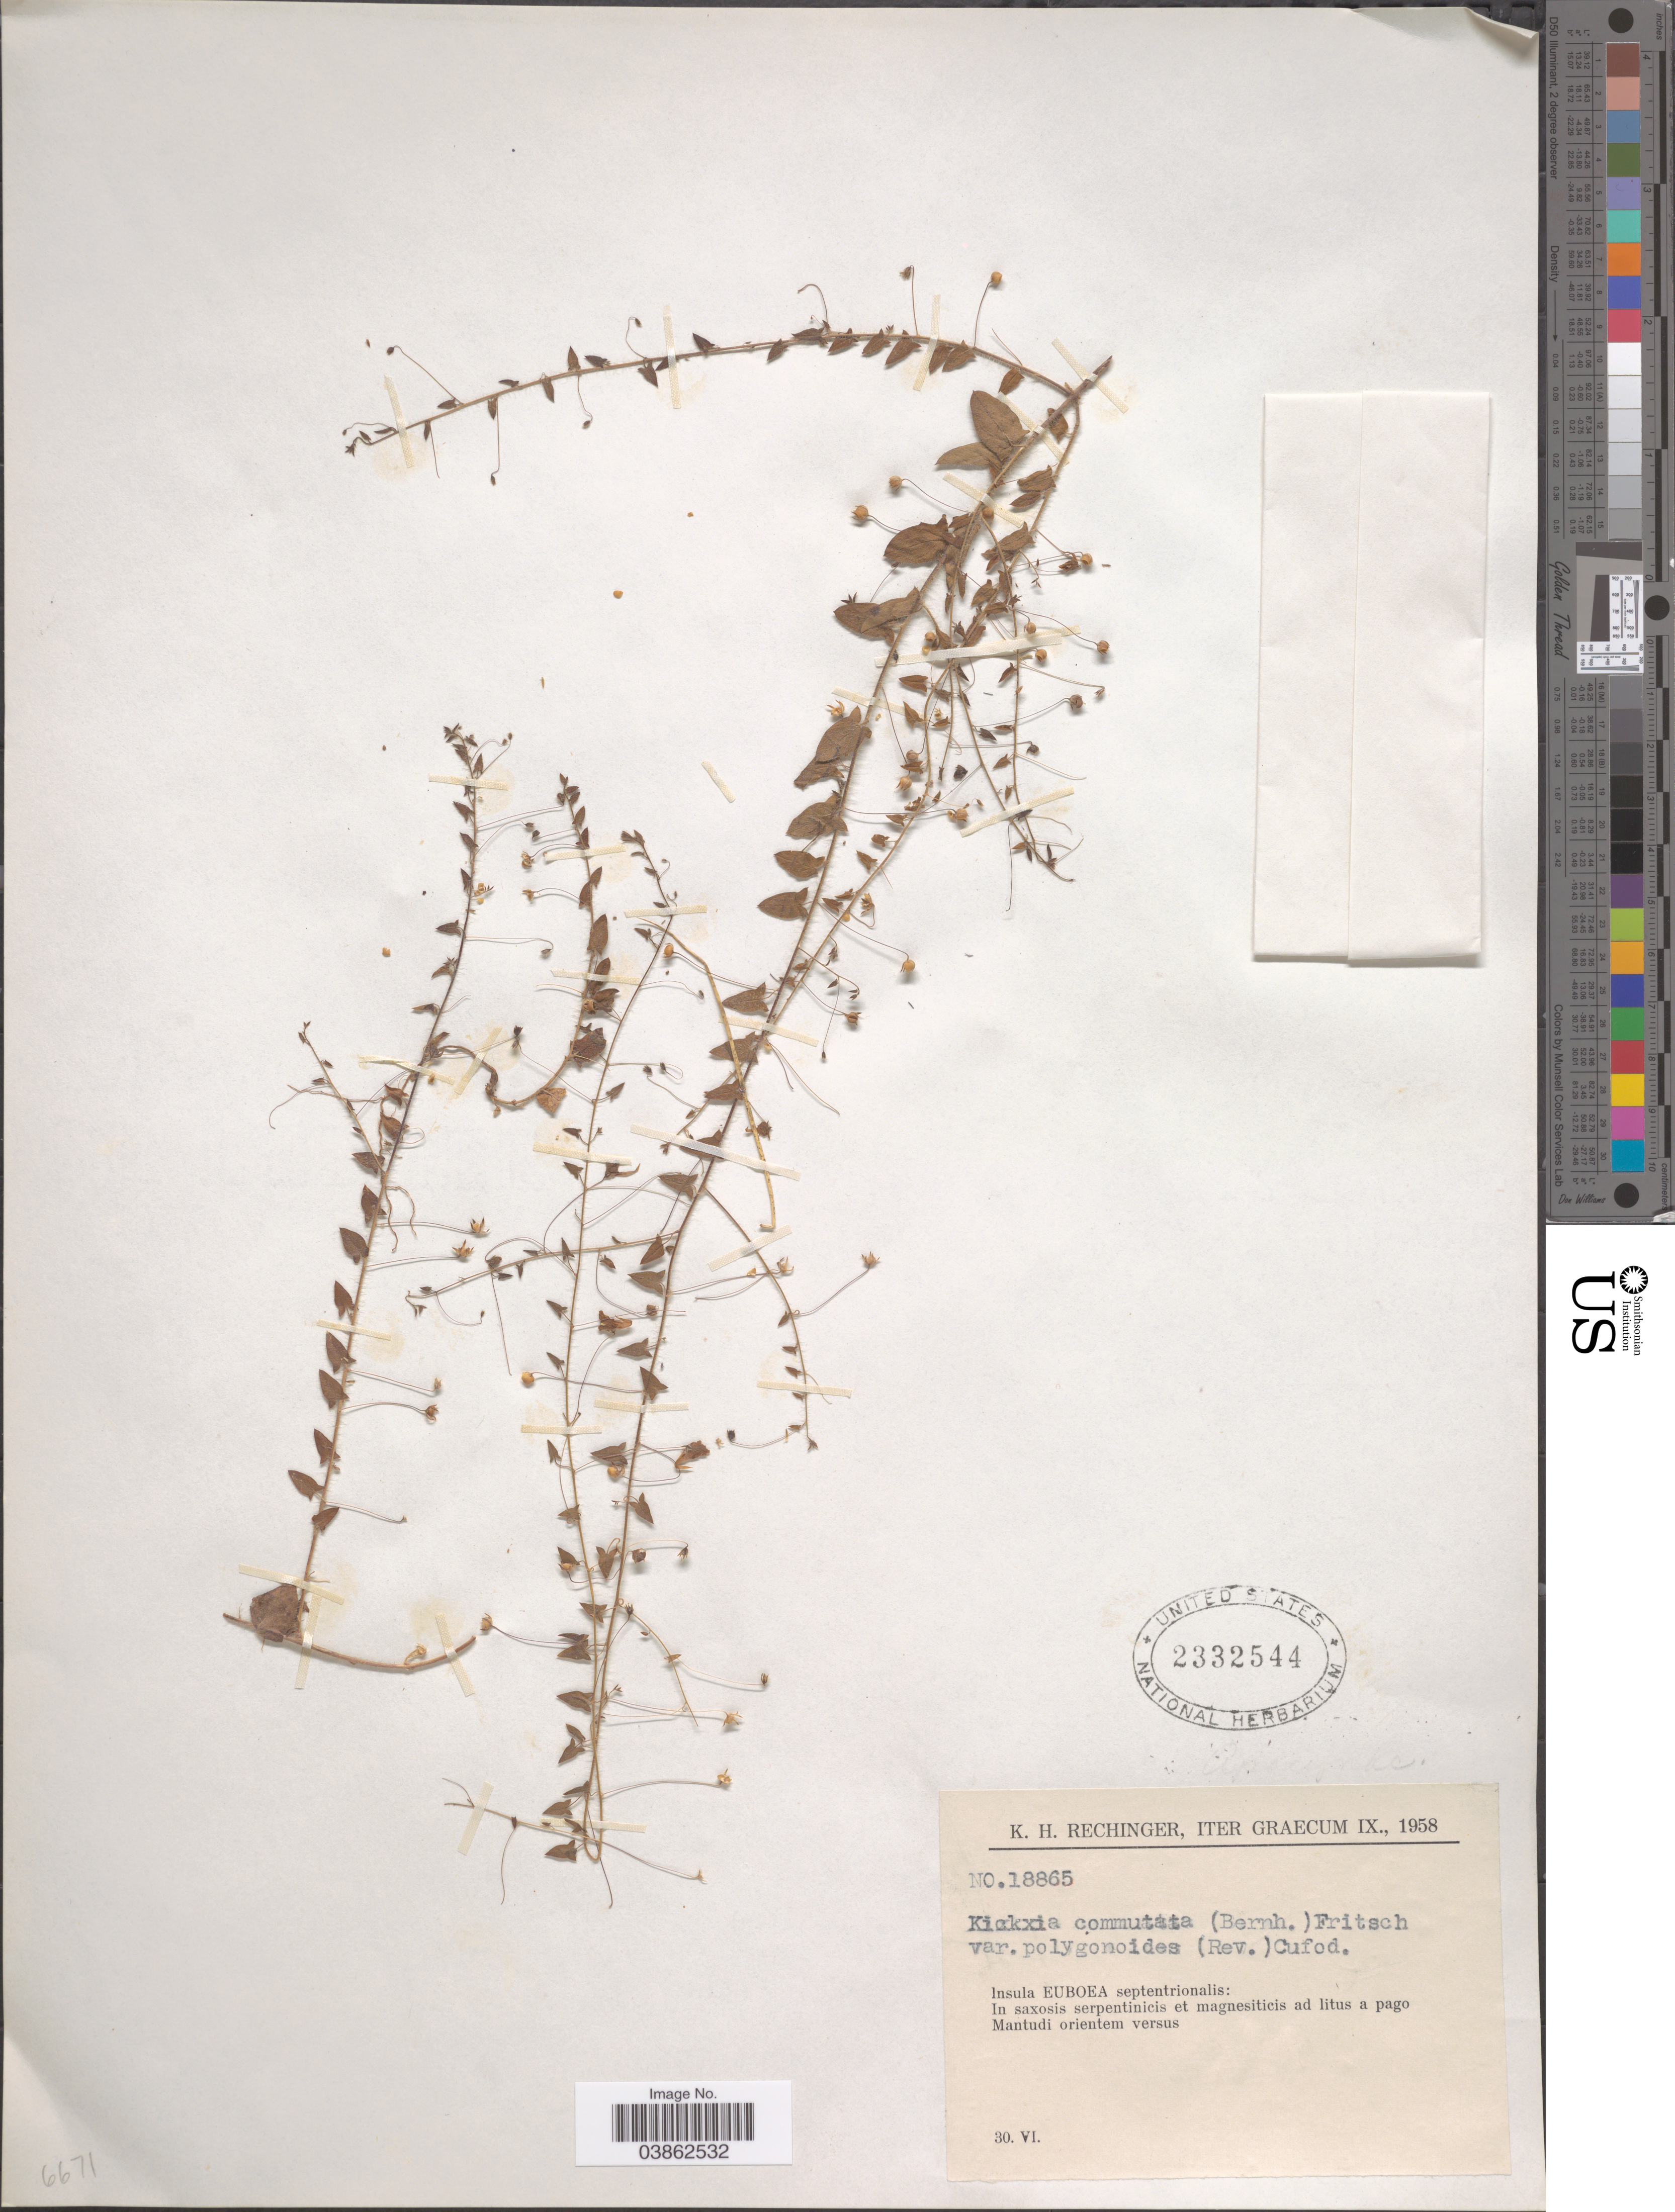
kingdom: Plantae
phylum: Tracheophyta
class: Magnoliopsida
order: Lamiales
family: Plantaginaceae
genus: Elatinoides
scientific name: Elatinoides commutata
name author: (Bernh. ex Rchb. f.) Wettst.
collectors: K. H. Rechinger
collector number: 18865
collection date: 1958-06-30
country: Greece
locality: Iter Graecum IX. Insula Euboea septentrionalis: In saxosis serpentinicis et magnesiticis ad litus a pago Mantudi orientem versus.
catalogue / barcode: US 2332544